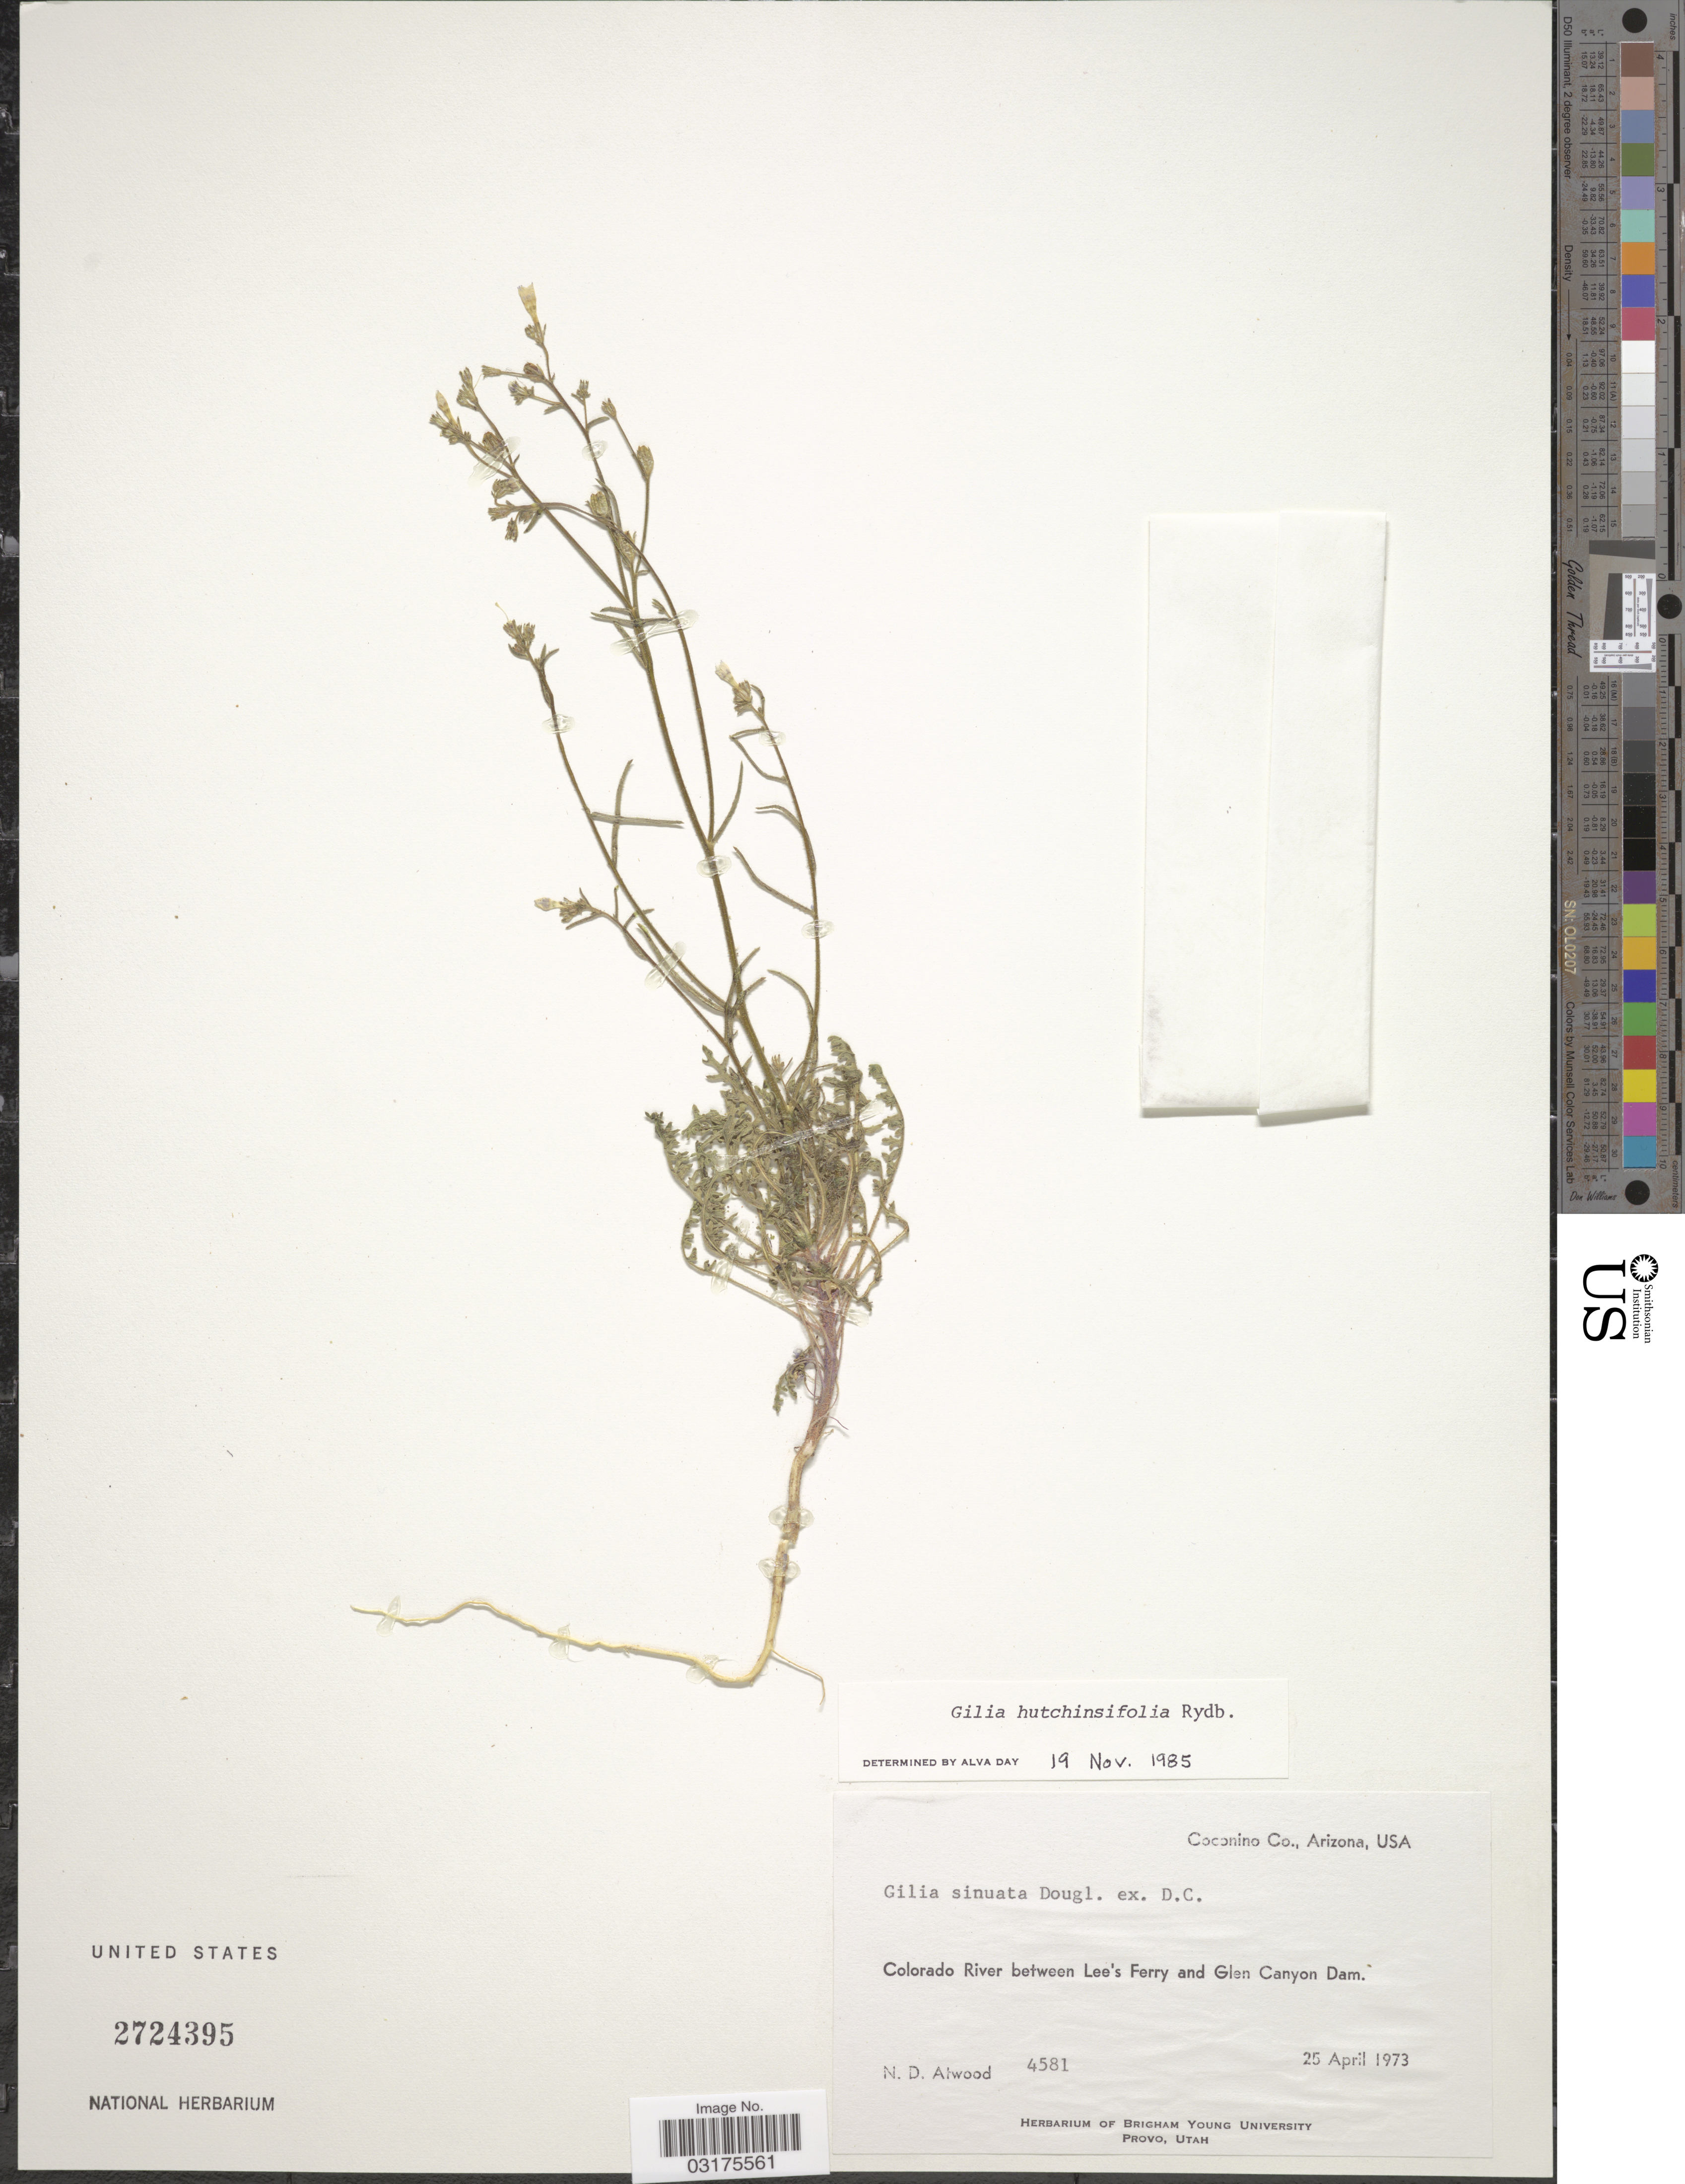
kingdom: Plantae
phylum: Tracheophyta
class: Magnoliopsida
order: Ericales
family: Polemoniaceae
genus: Aliciella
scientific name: Aliciella hutchinsifolia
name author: (Rydb.) J.M. Porter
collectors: N. Atwood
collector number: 4581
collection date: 1973-04-25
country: United States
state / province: Arizona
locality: Coconino Co., Colorado River between Lee's Ferry and Glen Canyon Dam.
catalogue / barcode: US 2724395